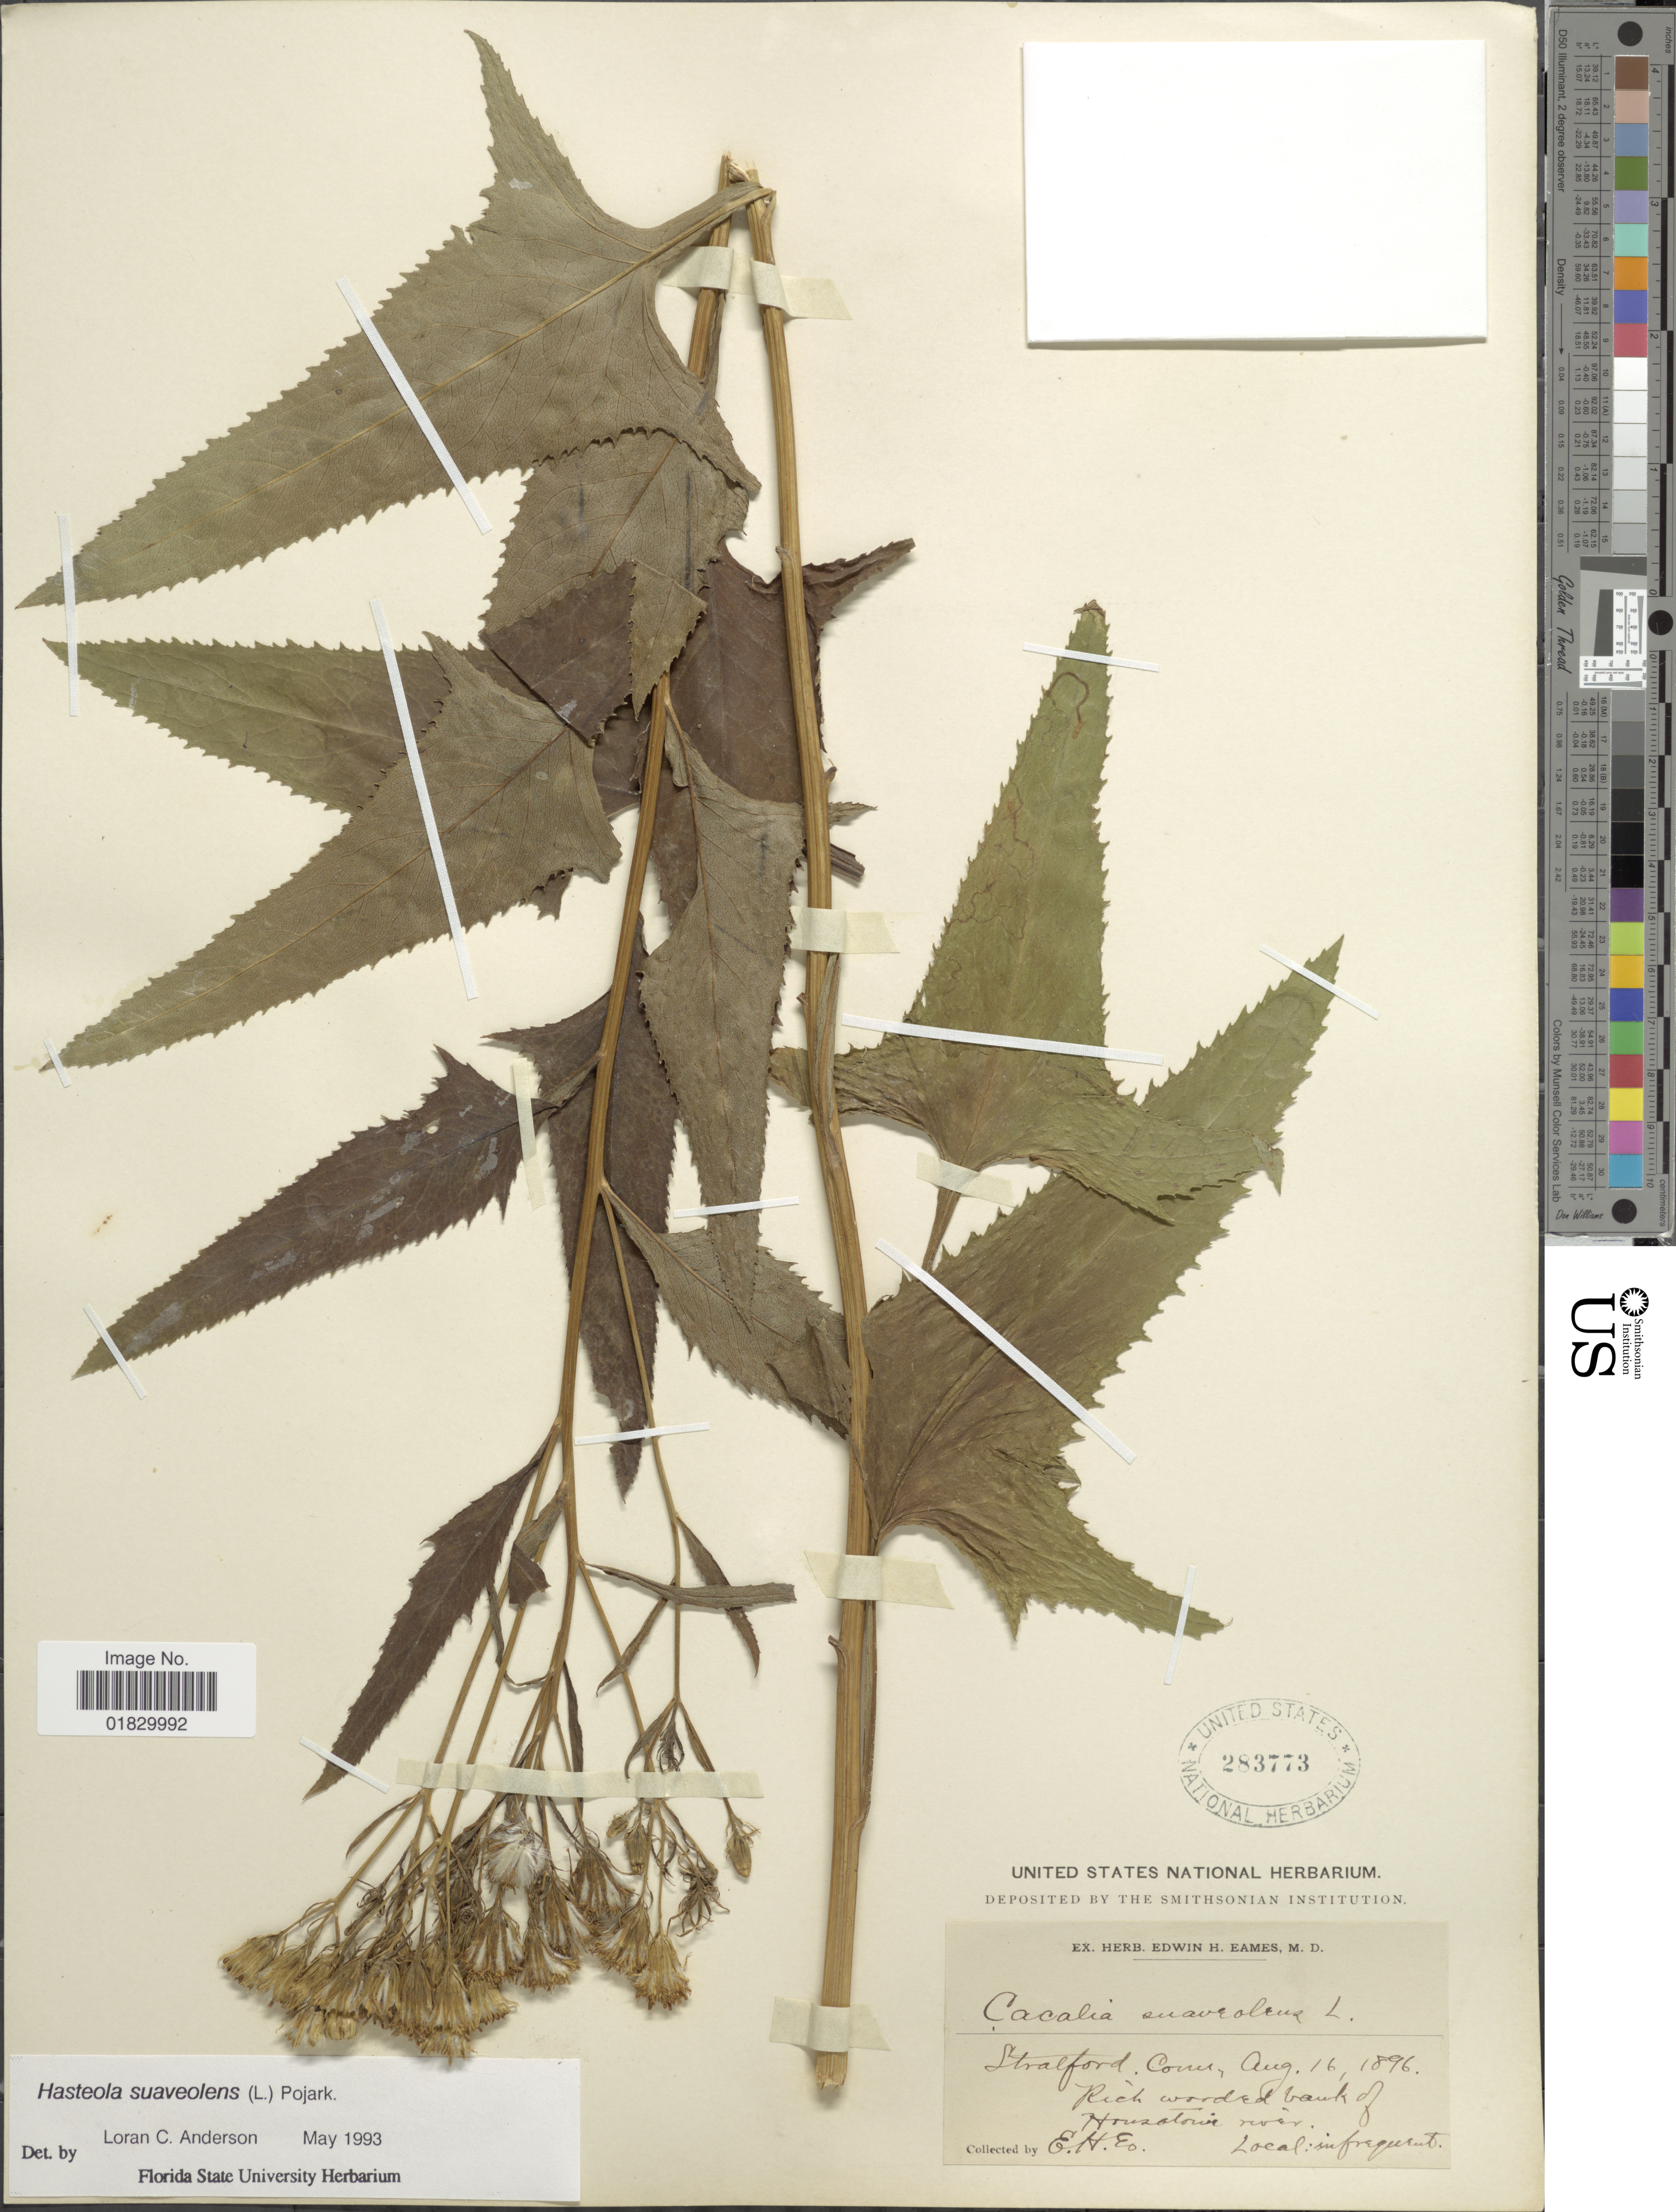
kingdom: Plantae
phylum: Tracheophyta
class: Magnoliopsida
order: Asterales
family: Asteraceae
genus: Hasteola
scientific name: Hasteola suaveolens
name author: (L.) Pojark.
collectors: E. H. Eames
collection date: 1896-08-15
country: United States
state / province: Connecticut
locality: Stratford, Conn., Rich wooded banks of Housatonic river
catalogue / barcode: US 283773